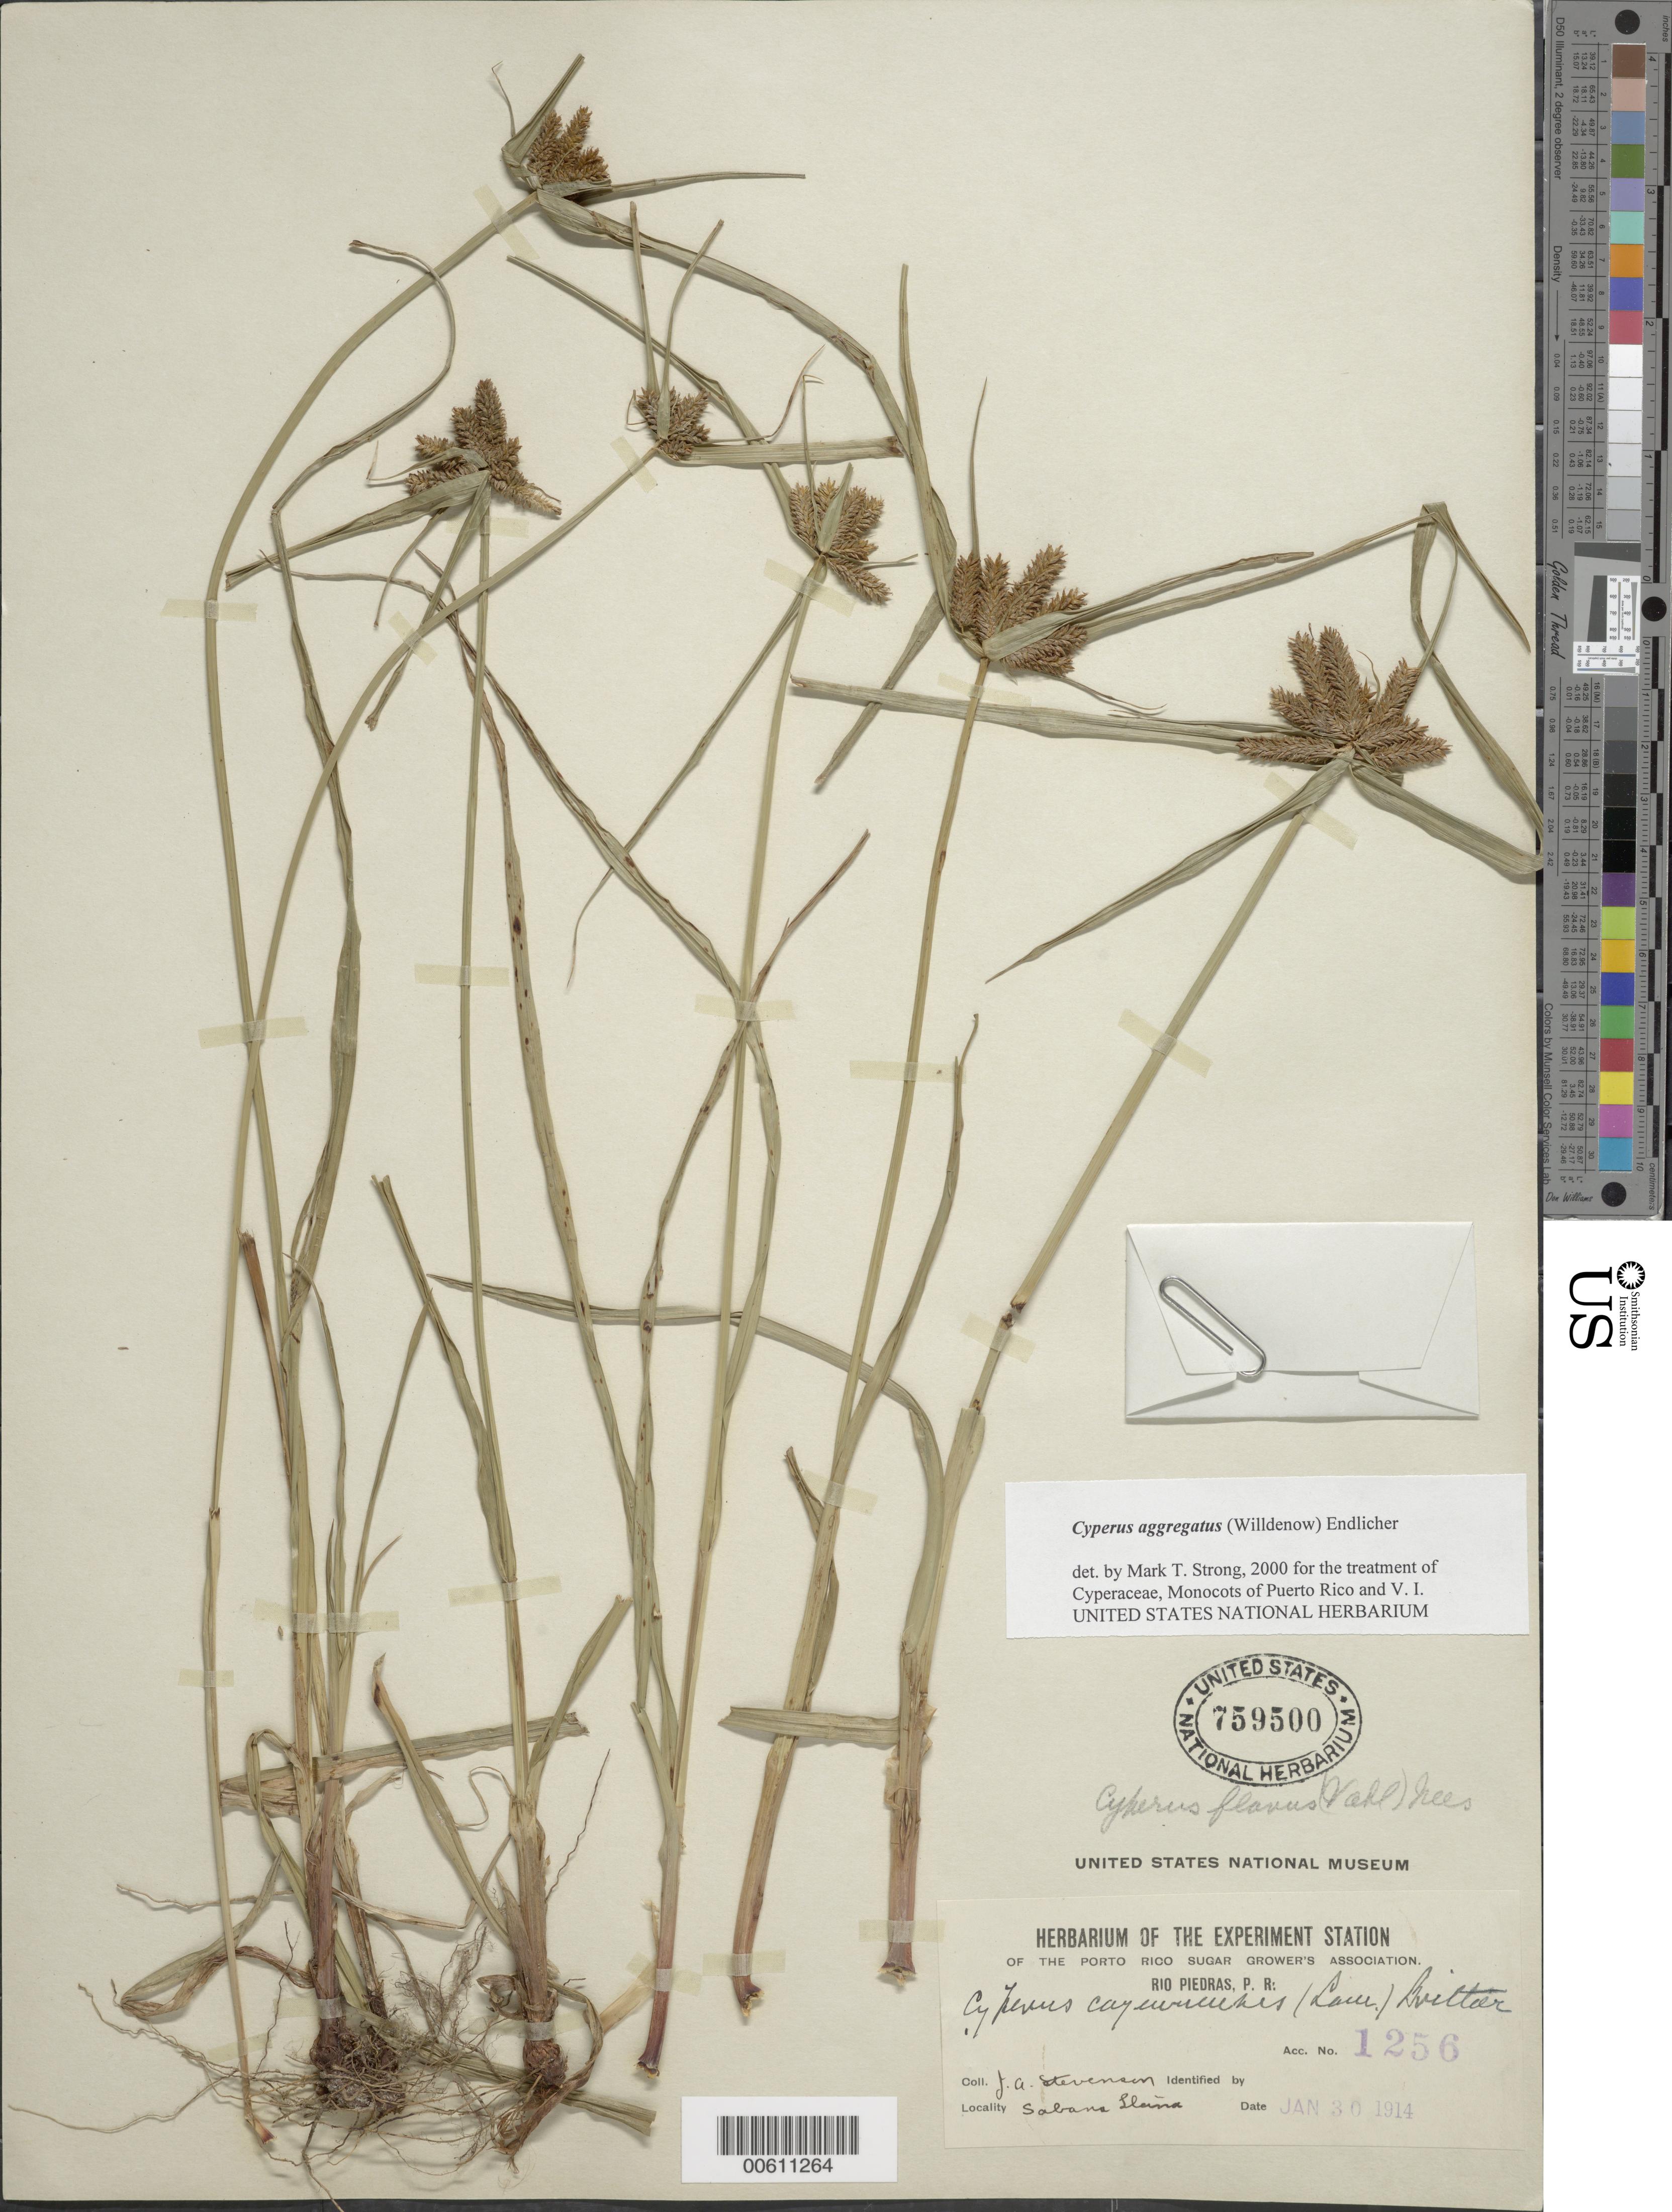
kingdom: Plantae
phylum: Tracheophyta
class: Liliopsida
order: Poales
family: Cyperaceae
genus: Cyperus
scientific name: Cyperus aggregatus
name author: (Willd.) Endl.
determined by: Strong, M. T., (US), Smithsonian Institution - National Museum of Natural History (UNITED STATES)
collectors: J. Stevenson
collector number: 1256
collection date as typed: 30 Jan 1914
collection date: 1914-01-30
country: Puerto Rico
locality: Sabana Llaña.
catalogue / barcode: US 759500